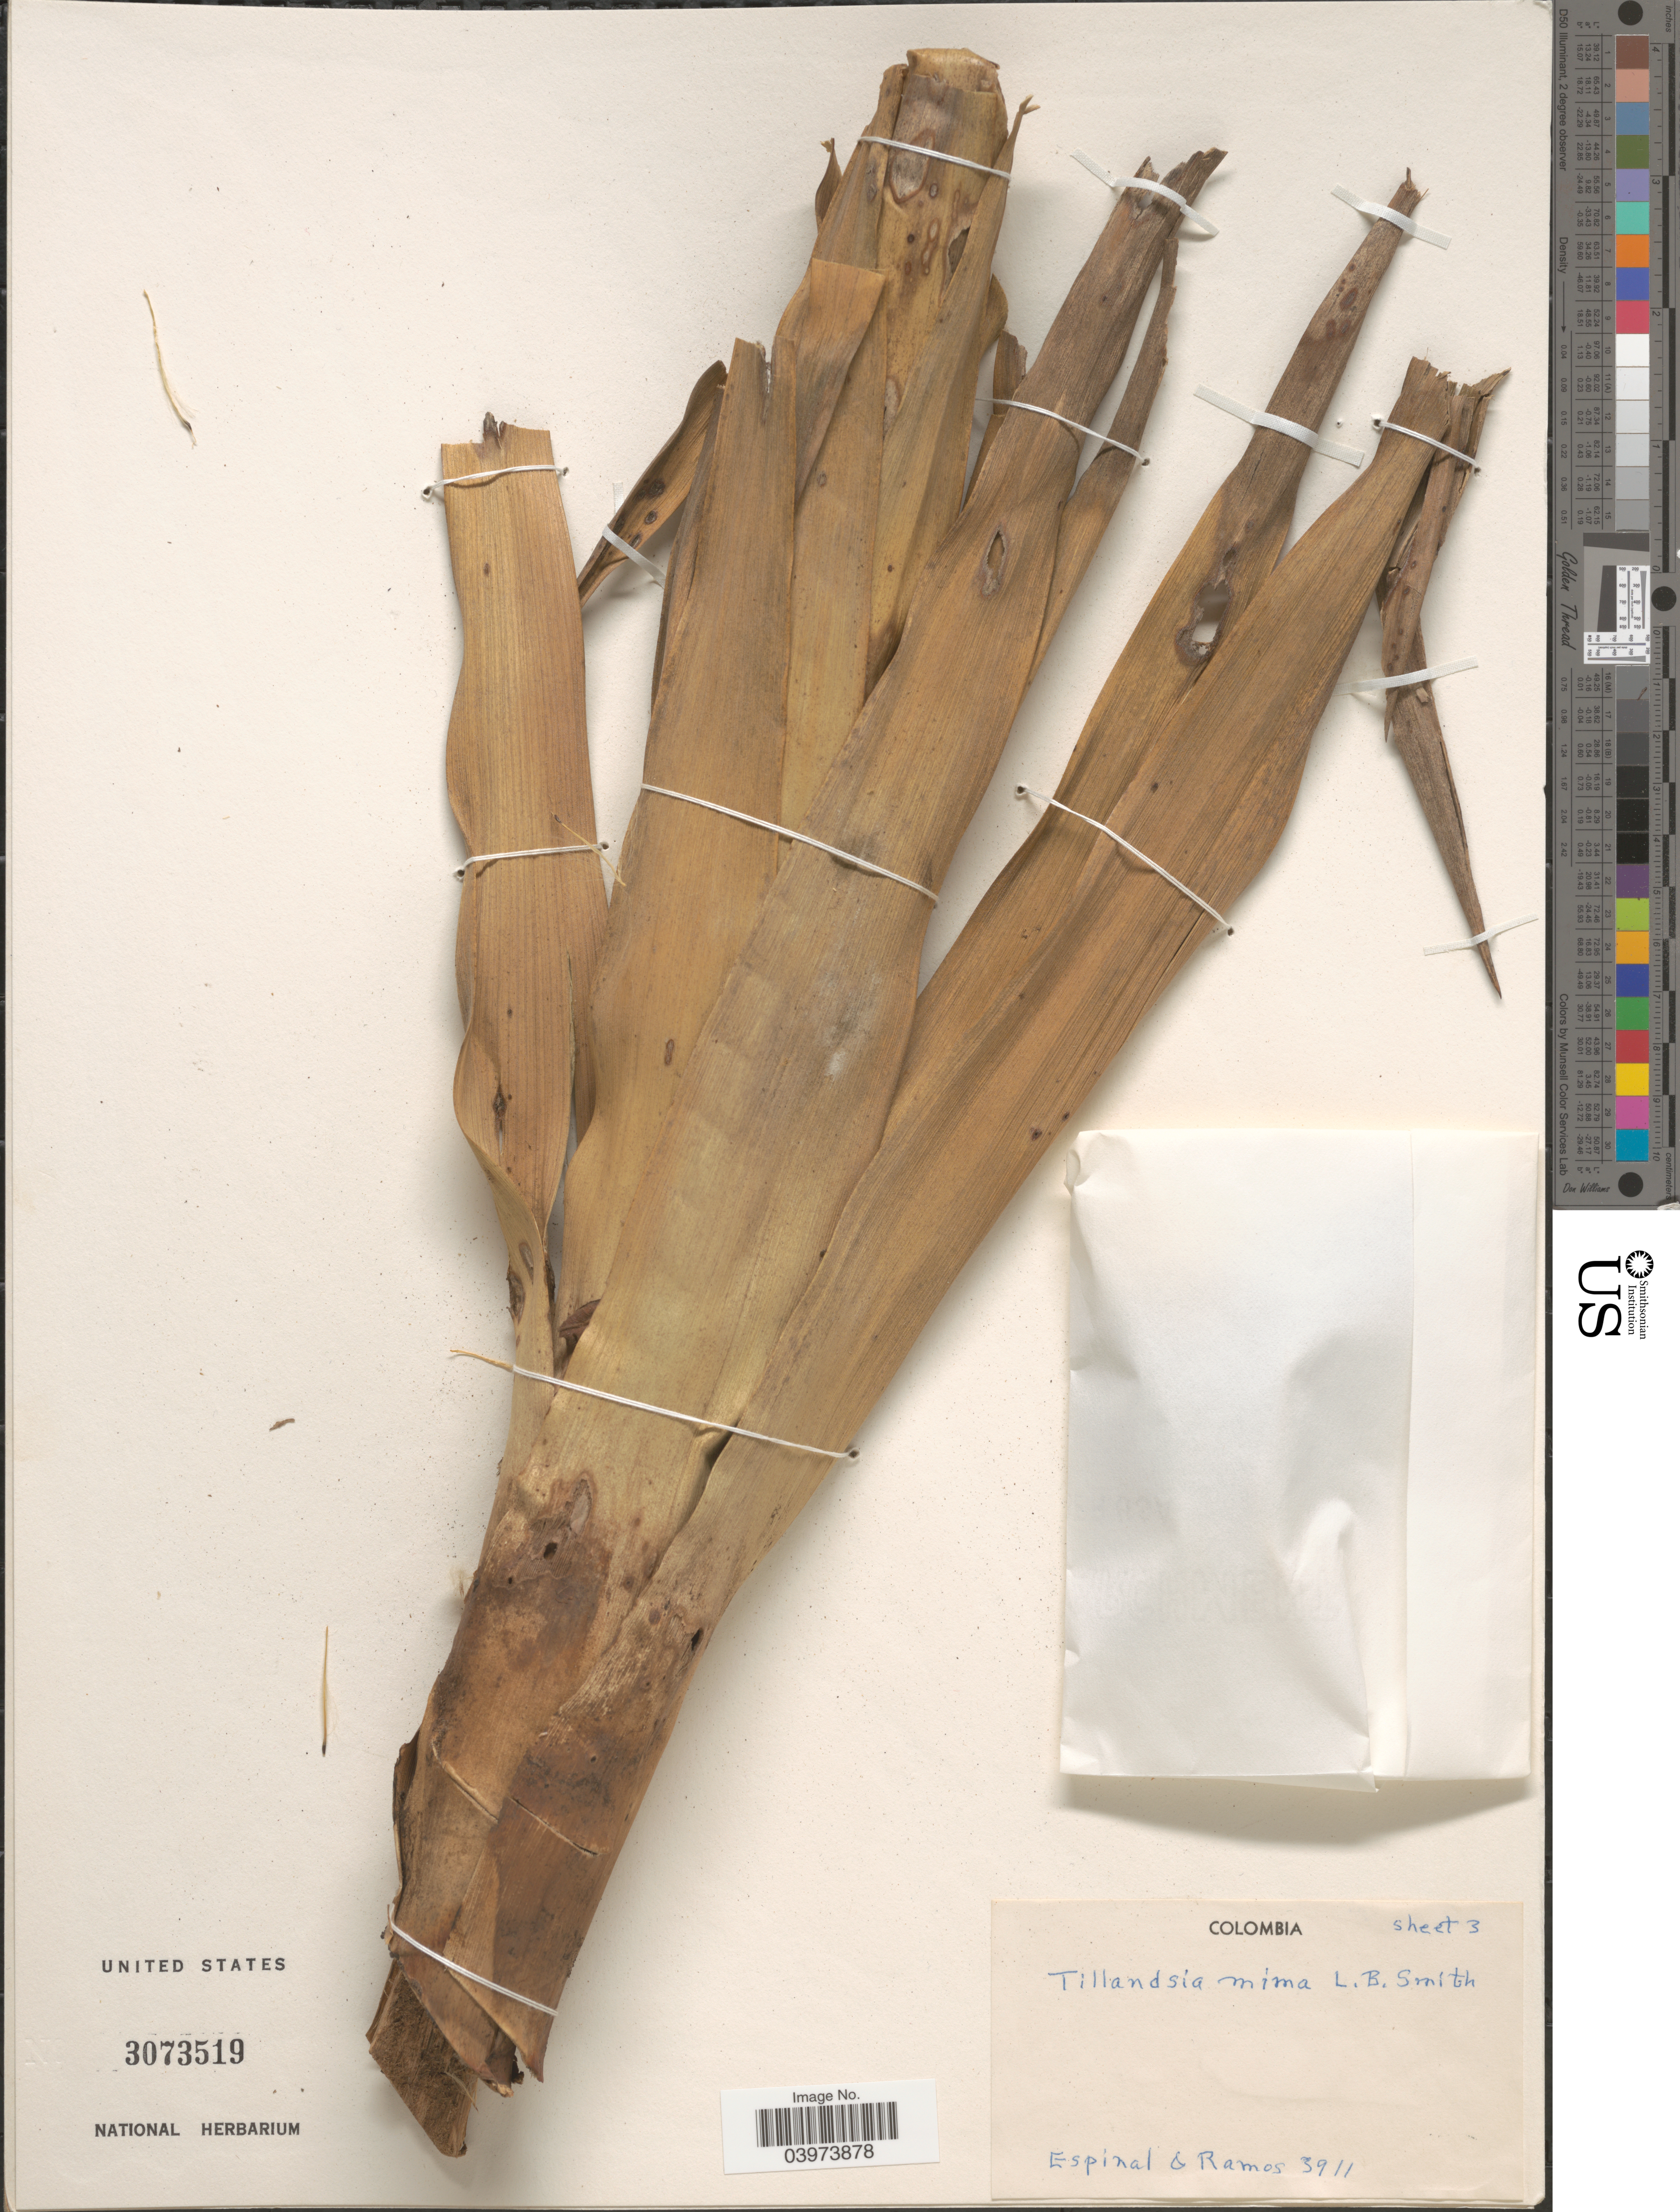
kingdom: Plantae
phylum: Tracheophyta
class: Liliopsida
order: Poales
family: Bromeliaceae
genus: Tillandsia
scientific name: Tillandsia mima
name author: L.B. Sm.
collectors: -. Espinal & -. Ramos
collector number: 3911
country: Colombia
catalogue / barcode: US 3073519